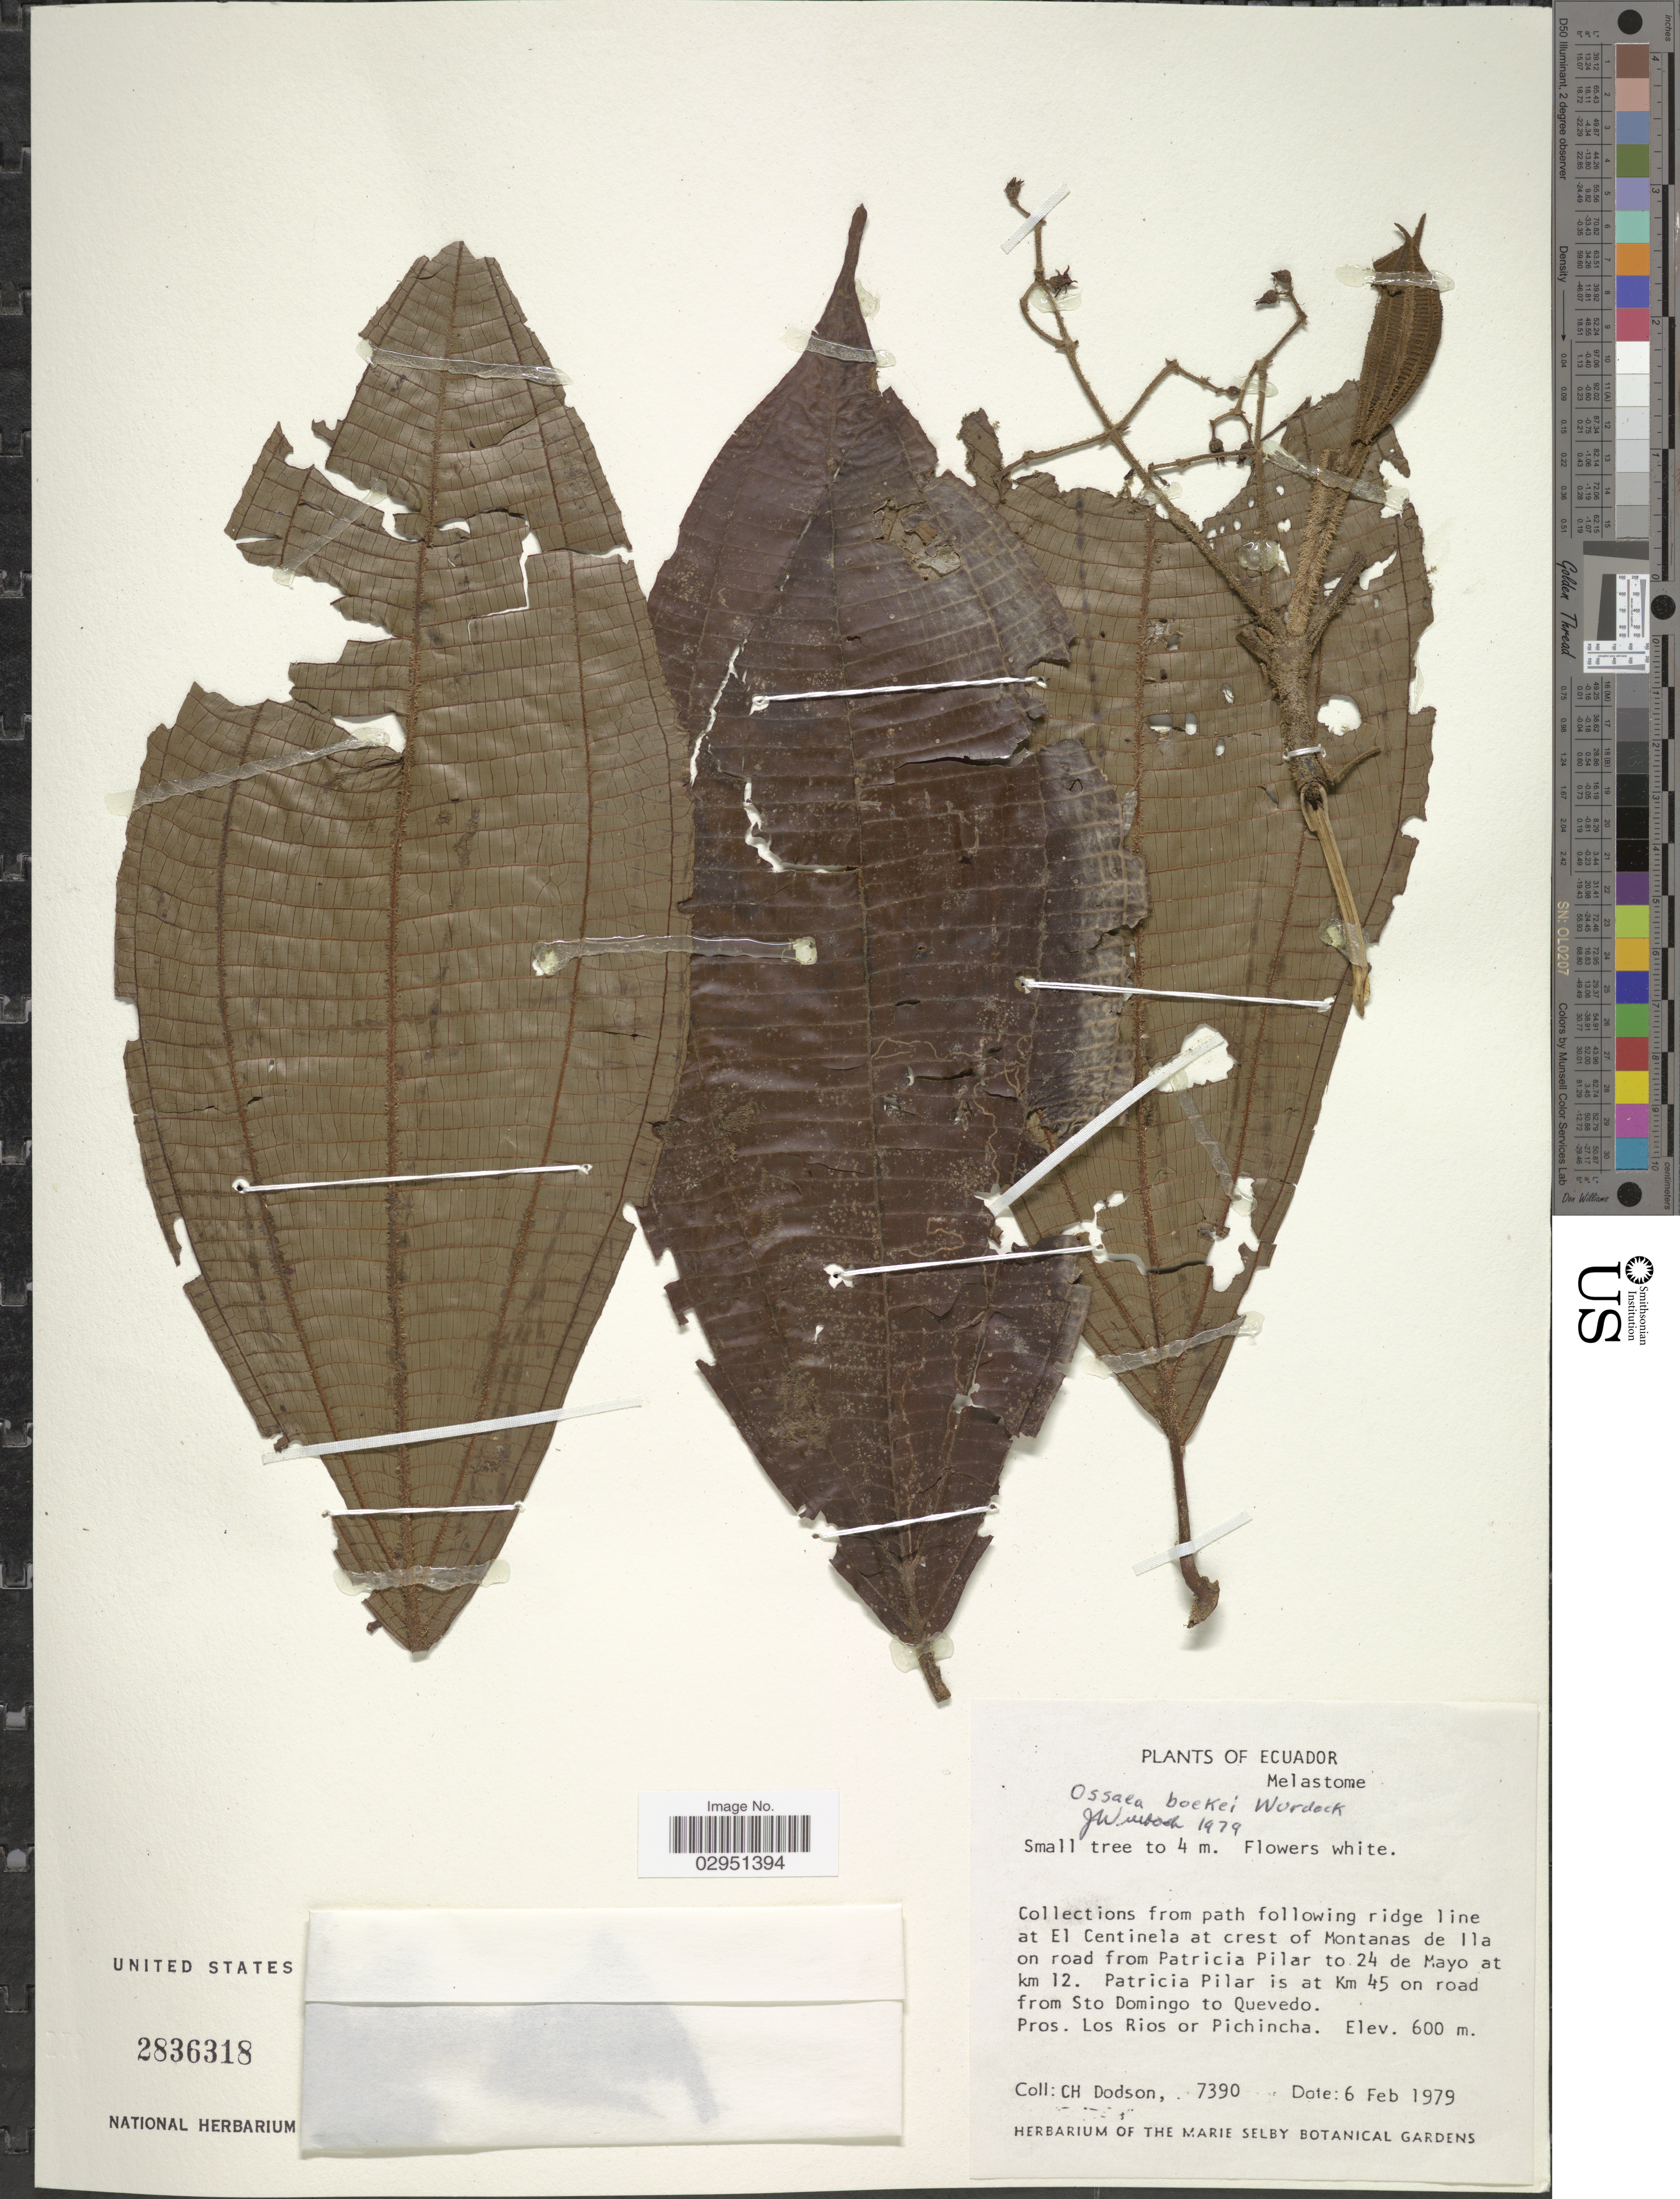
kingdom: Plantae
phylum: Tracheophyta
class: Magnoliopsida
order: Myrtales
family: Melastomataceae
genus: Ossaea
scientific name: Ossaea boekei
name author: Wurdack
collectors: C. H. Dodson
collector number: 7390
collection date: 1979-02-06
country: Ecuador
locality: From path following ridge line at El Centinela at crest of Montanas de Ila on road from Patricia Pilar to 24 de Mayo at km 12, Patricia Pilar is at Km 45 on road from Sto Domingo to Quevedo, Pros. Los Rios or Pichincha.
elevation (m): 600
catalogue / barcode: US 2836318